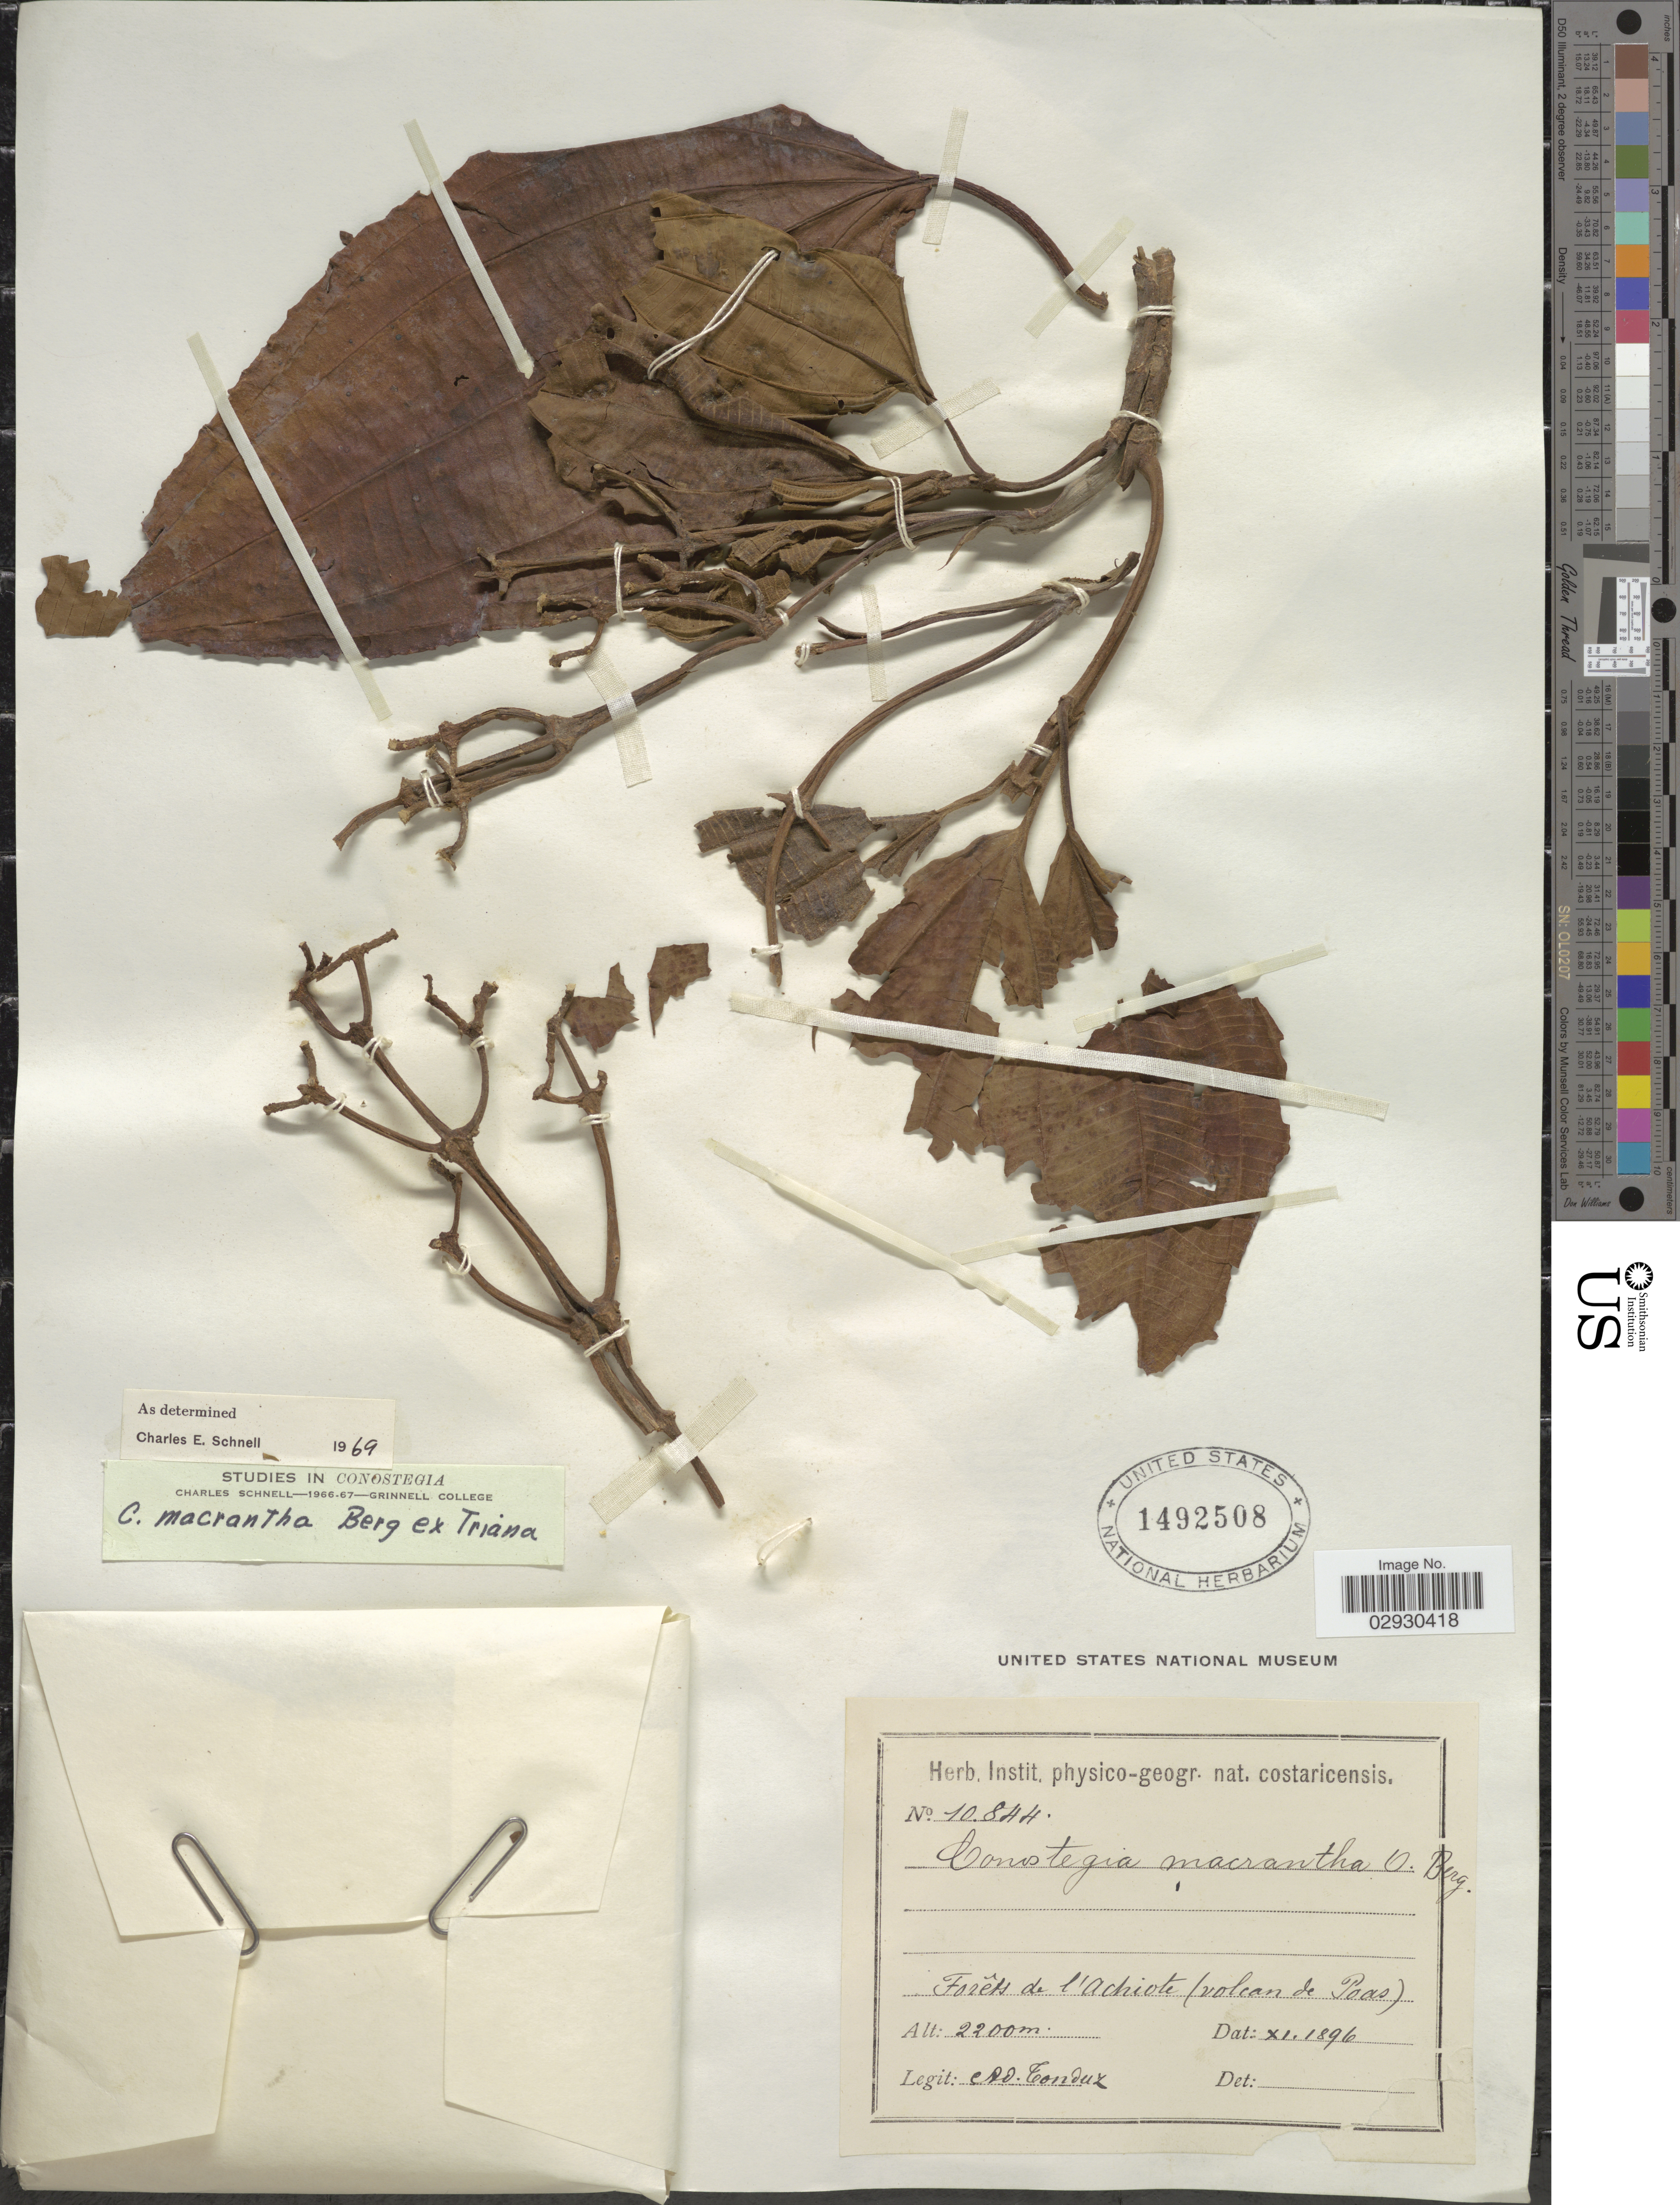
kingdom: Plantae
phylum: Tracheophyta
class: Magnoliopsida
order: Myrtales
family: Melastomataceae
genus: Conostegia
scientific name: Conostegia macrantha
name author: O. Berg ex Triana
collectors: A. Tonduz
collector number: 10844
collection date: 1896-11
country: Costa Rica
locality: Forêts de l'Achiote (volcan de Poas).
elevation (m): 2200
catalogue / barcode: US 1492508